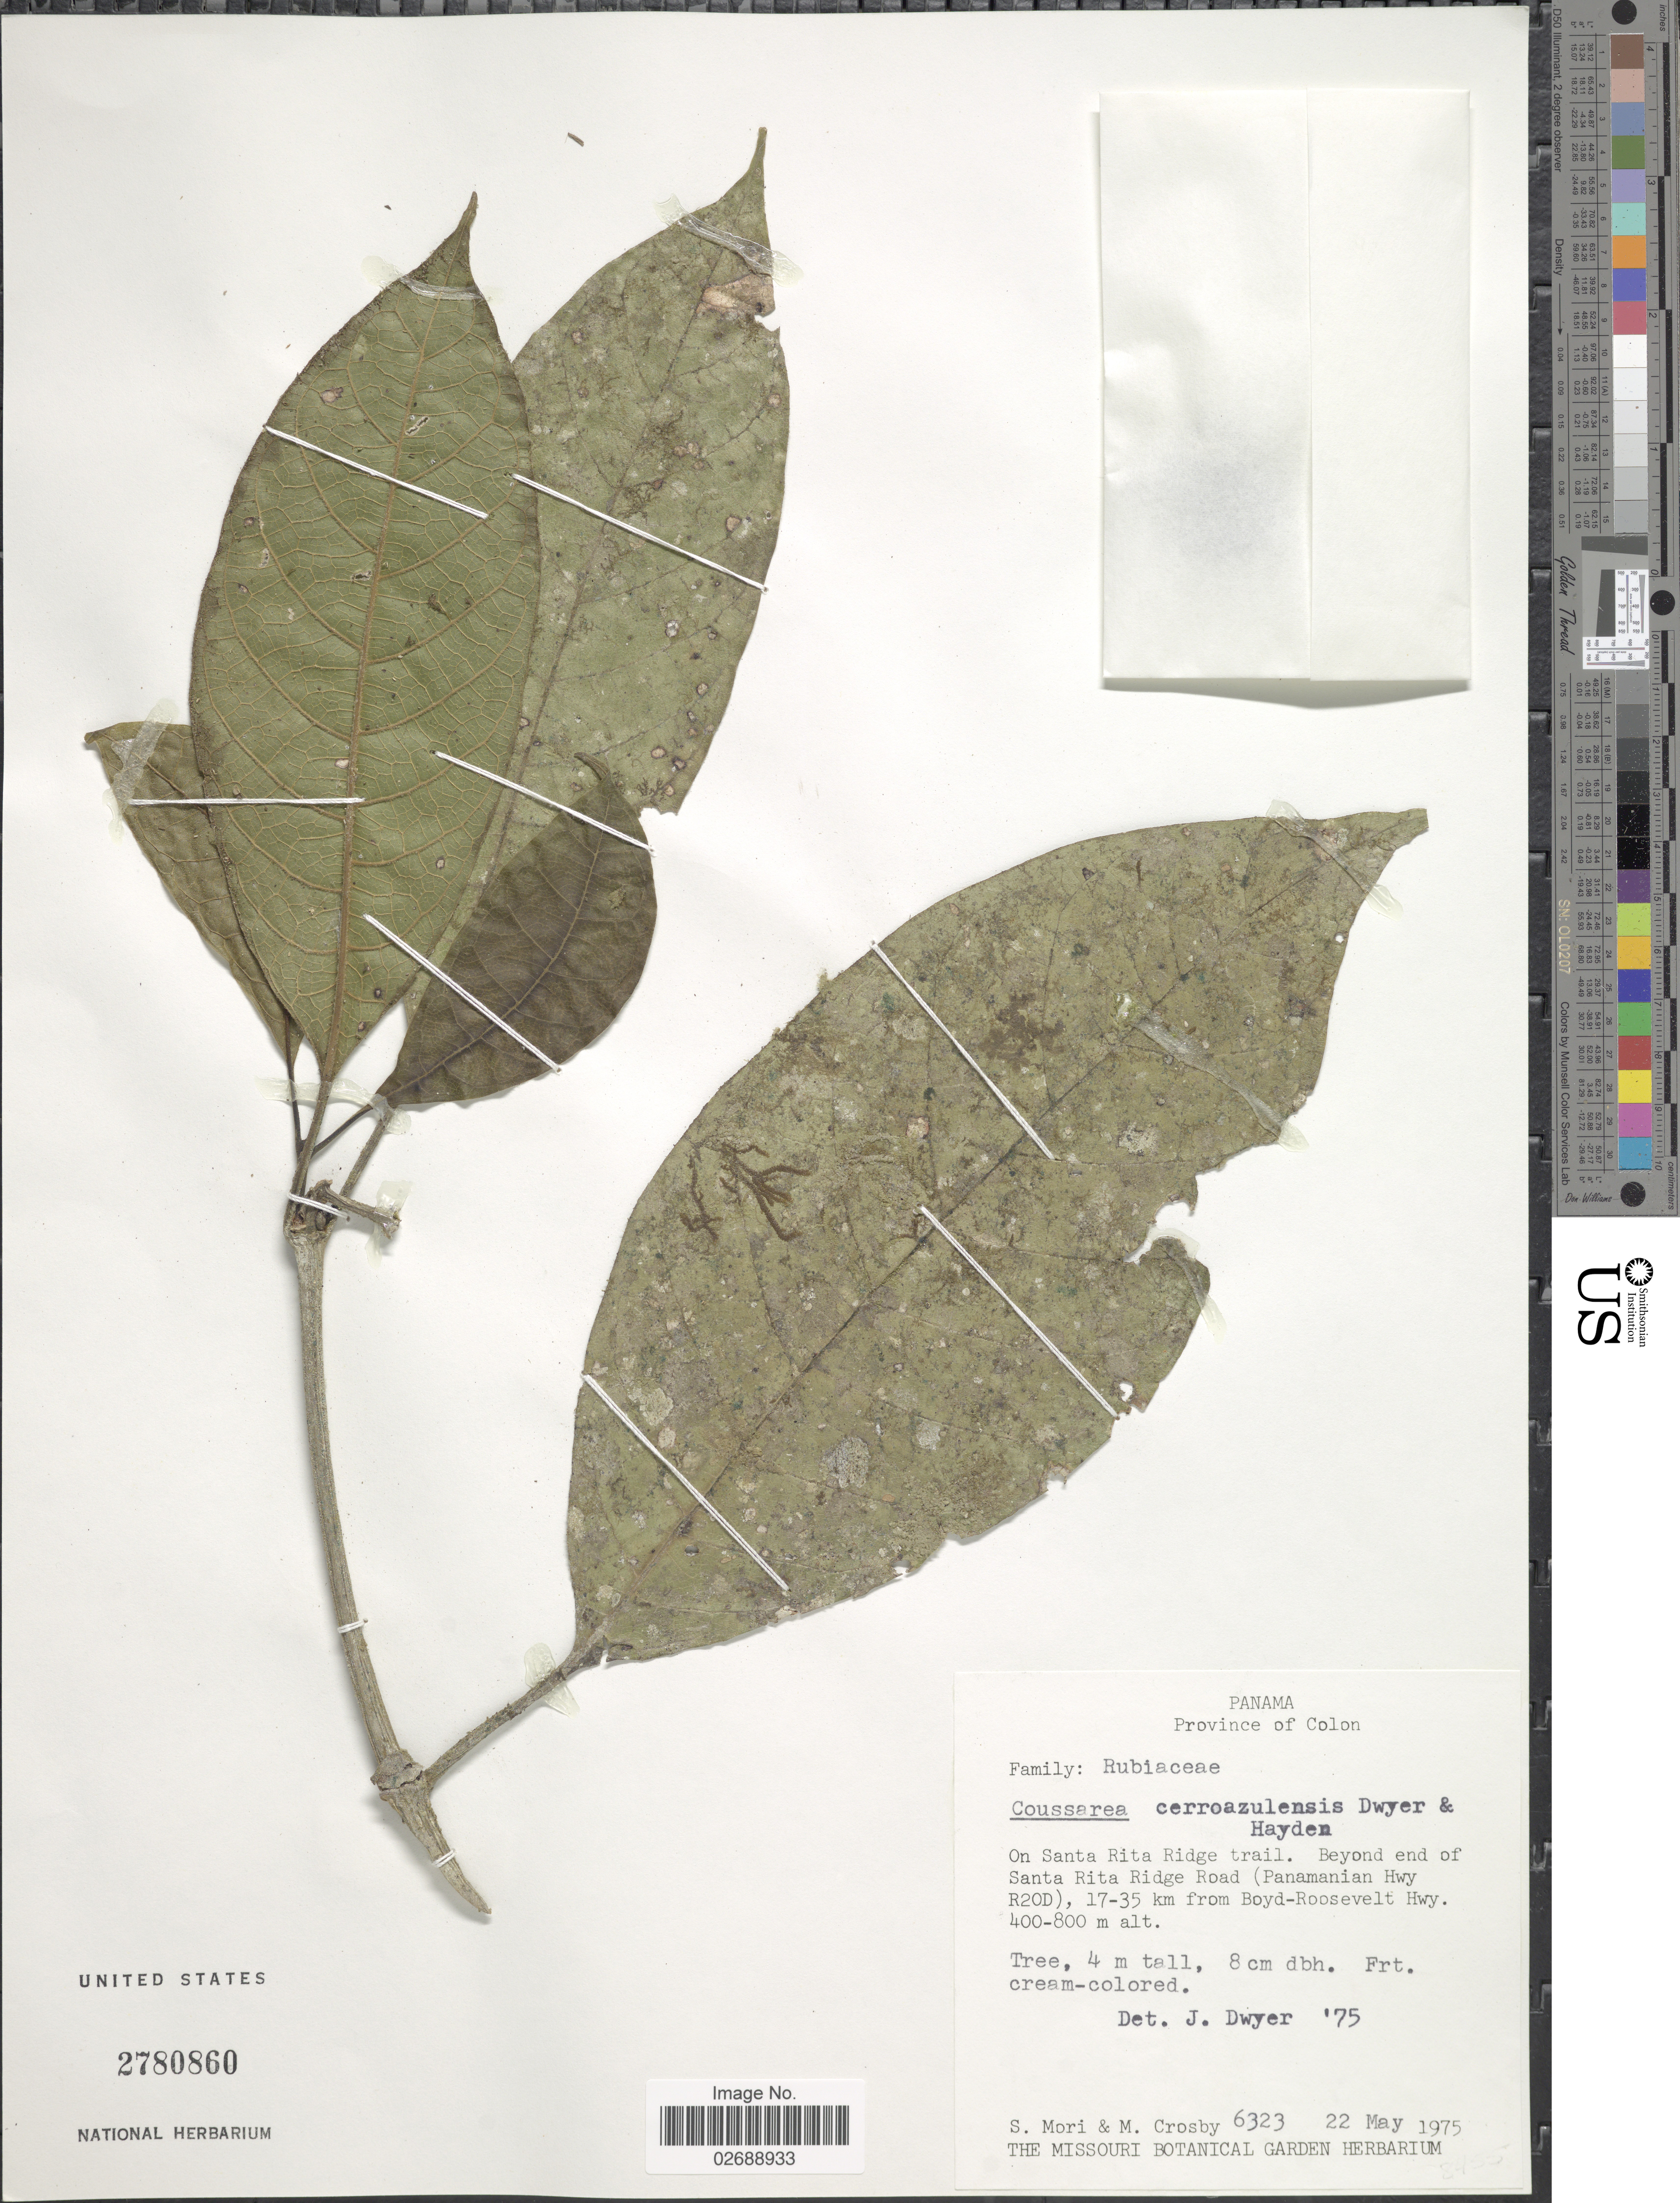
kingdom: Plantae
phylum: Tracheophyta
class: Magnoliopsida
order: Gentianales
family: Rubiaceae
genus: Coussarea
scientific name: Coussarea cerroazulensis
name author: Dwyer & M.V. Hayden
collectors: S. Mori & M. Crosby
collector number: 6323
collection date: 1975-05-22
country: Panama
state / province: Colón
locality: On Santa Rita Ridge trail. Beyon end of Santa Rita Ridge Road (Panamanian Hey R20D), 17-35 km from Boyd-Roosevelt Hwy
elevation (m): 400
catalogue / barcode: US 2780860